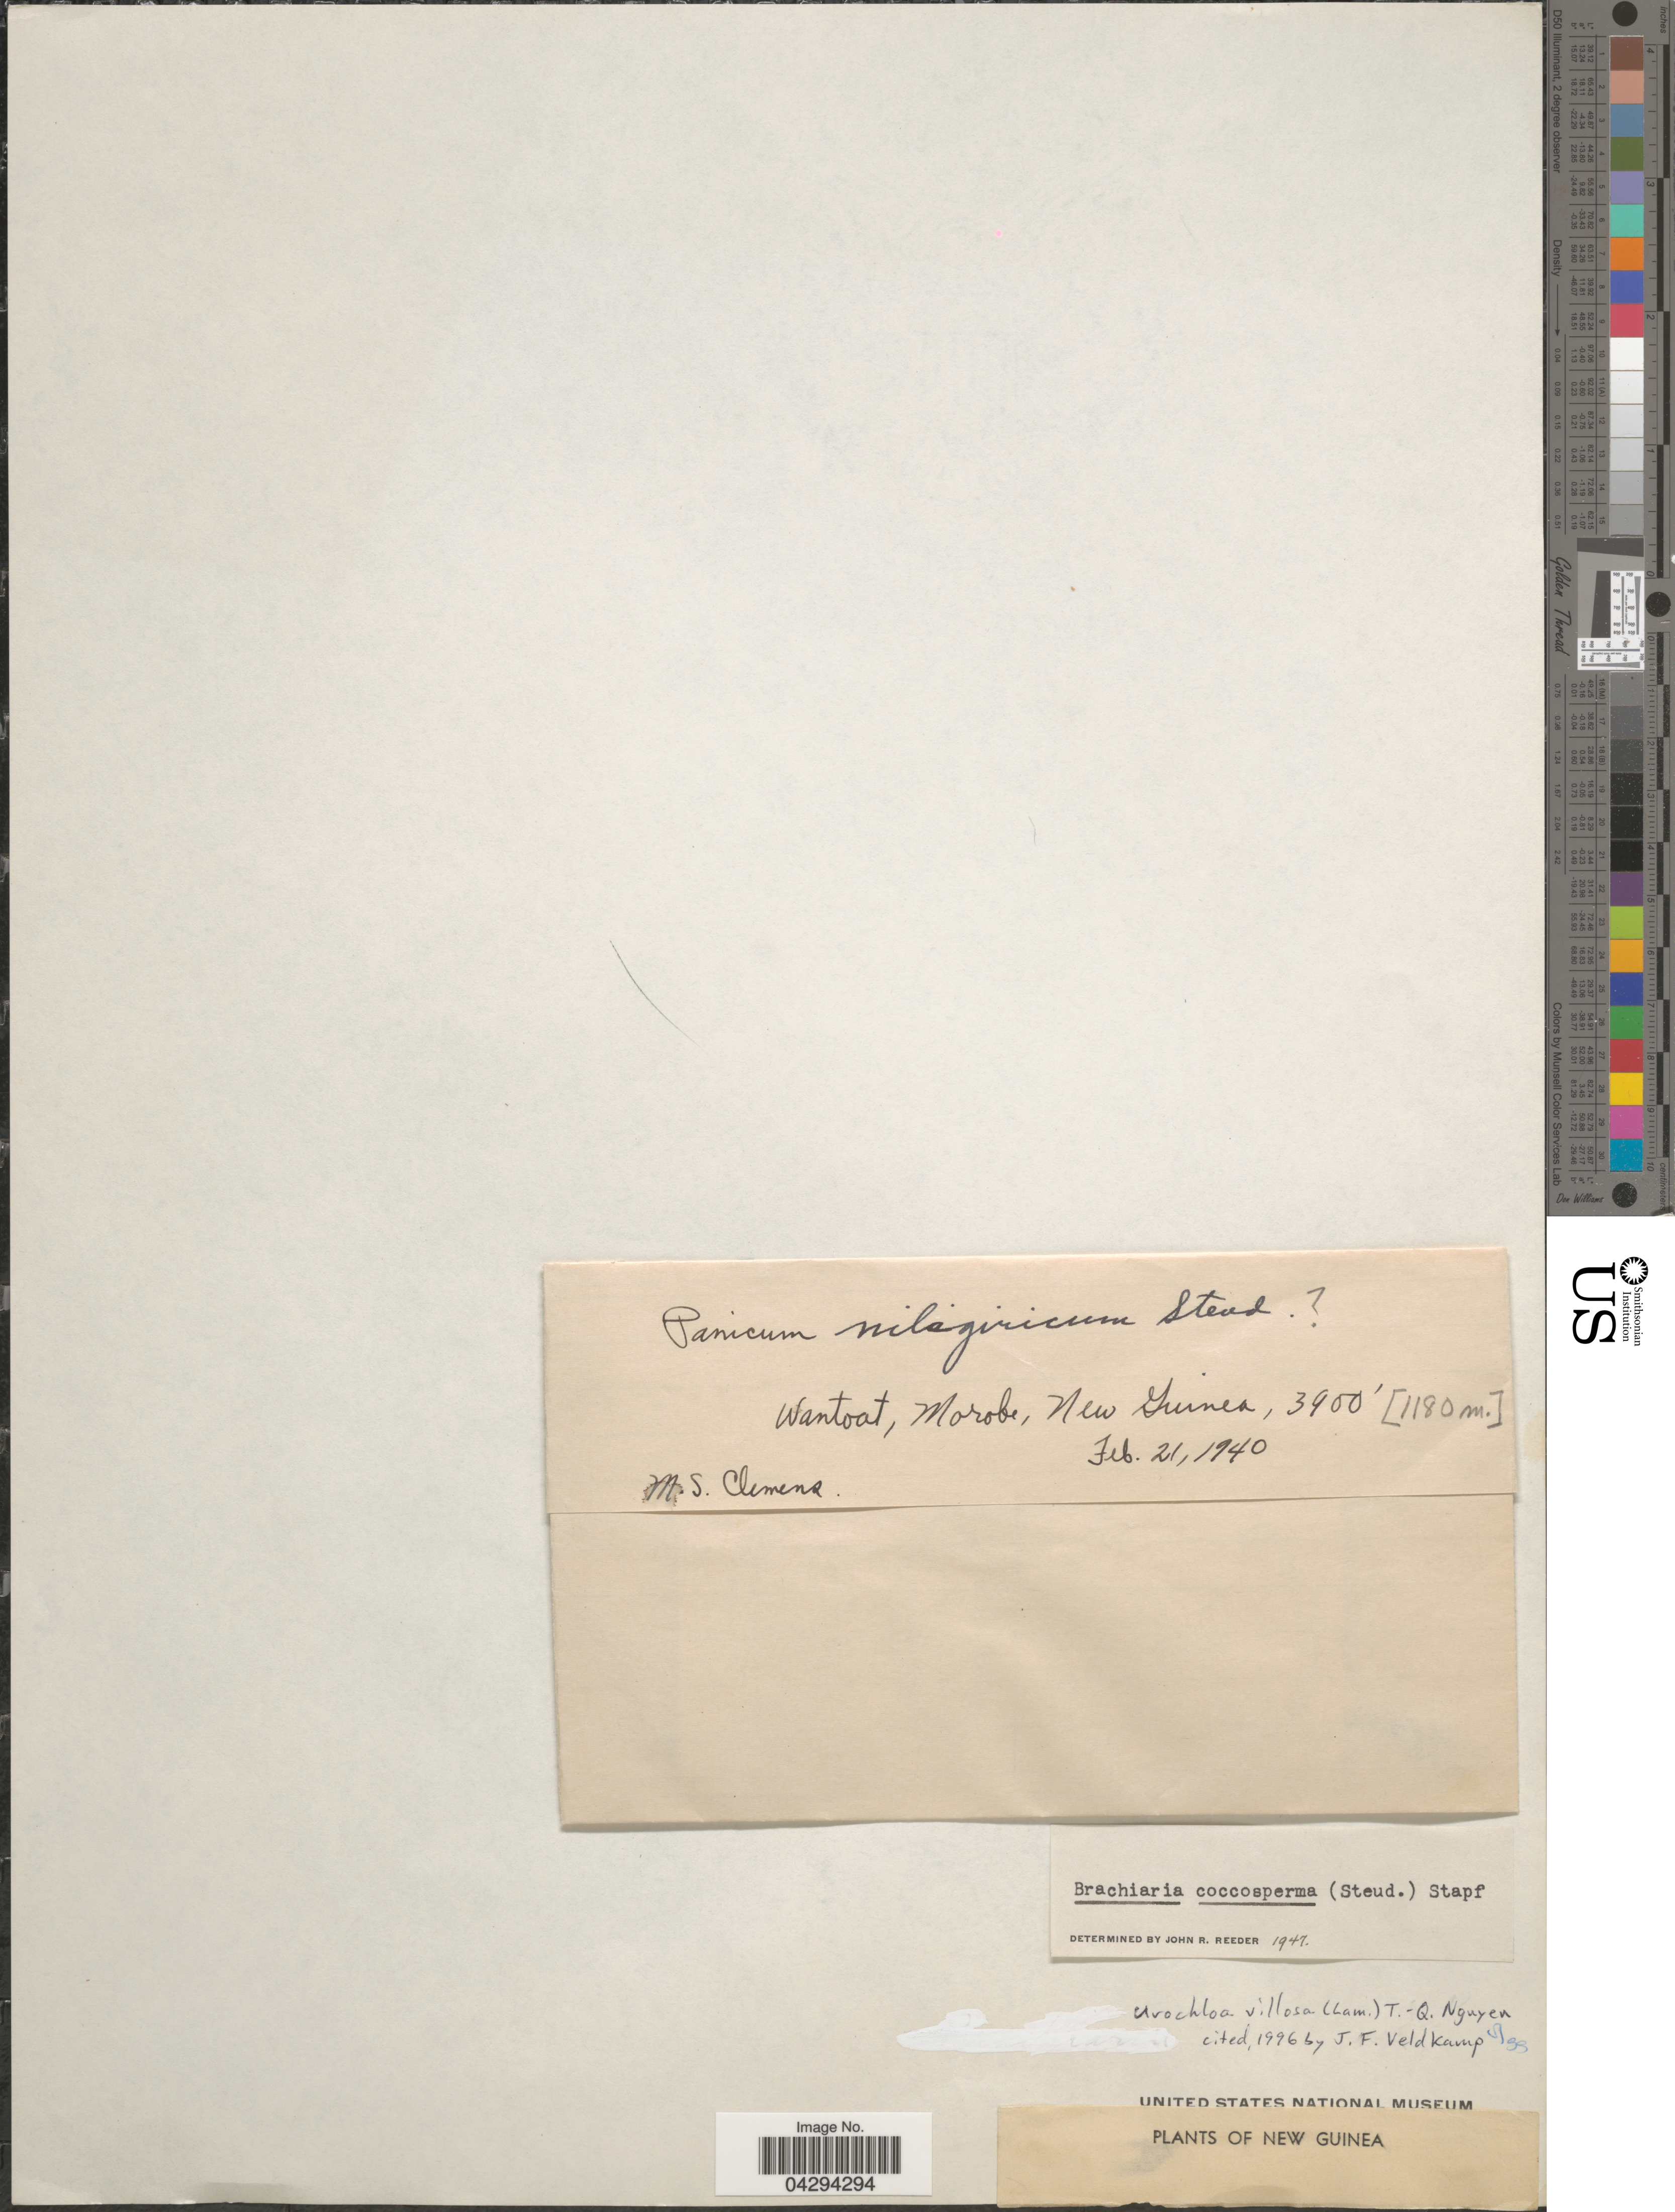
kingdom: Plantae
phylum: Tracheophyta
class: Liliopsida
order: Poales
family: Poaceae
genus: Urochloa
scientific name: Urochloa villosa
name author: (Lam.) T.Q. Nguyen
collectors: M. S. Clemens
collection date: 1940-02-21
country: Papua New Guinea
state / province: Morobe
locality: Wantoat, New Guinea.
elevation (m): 1189